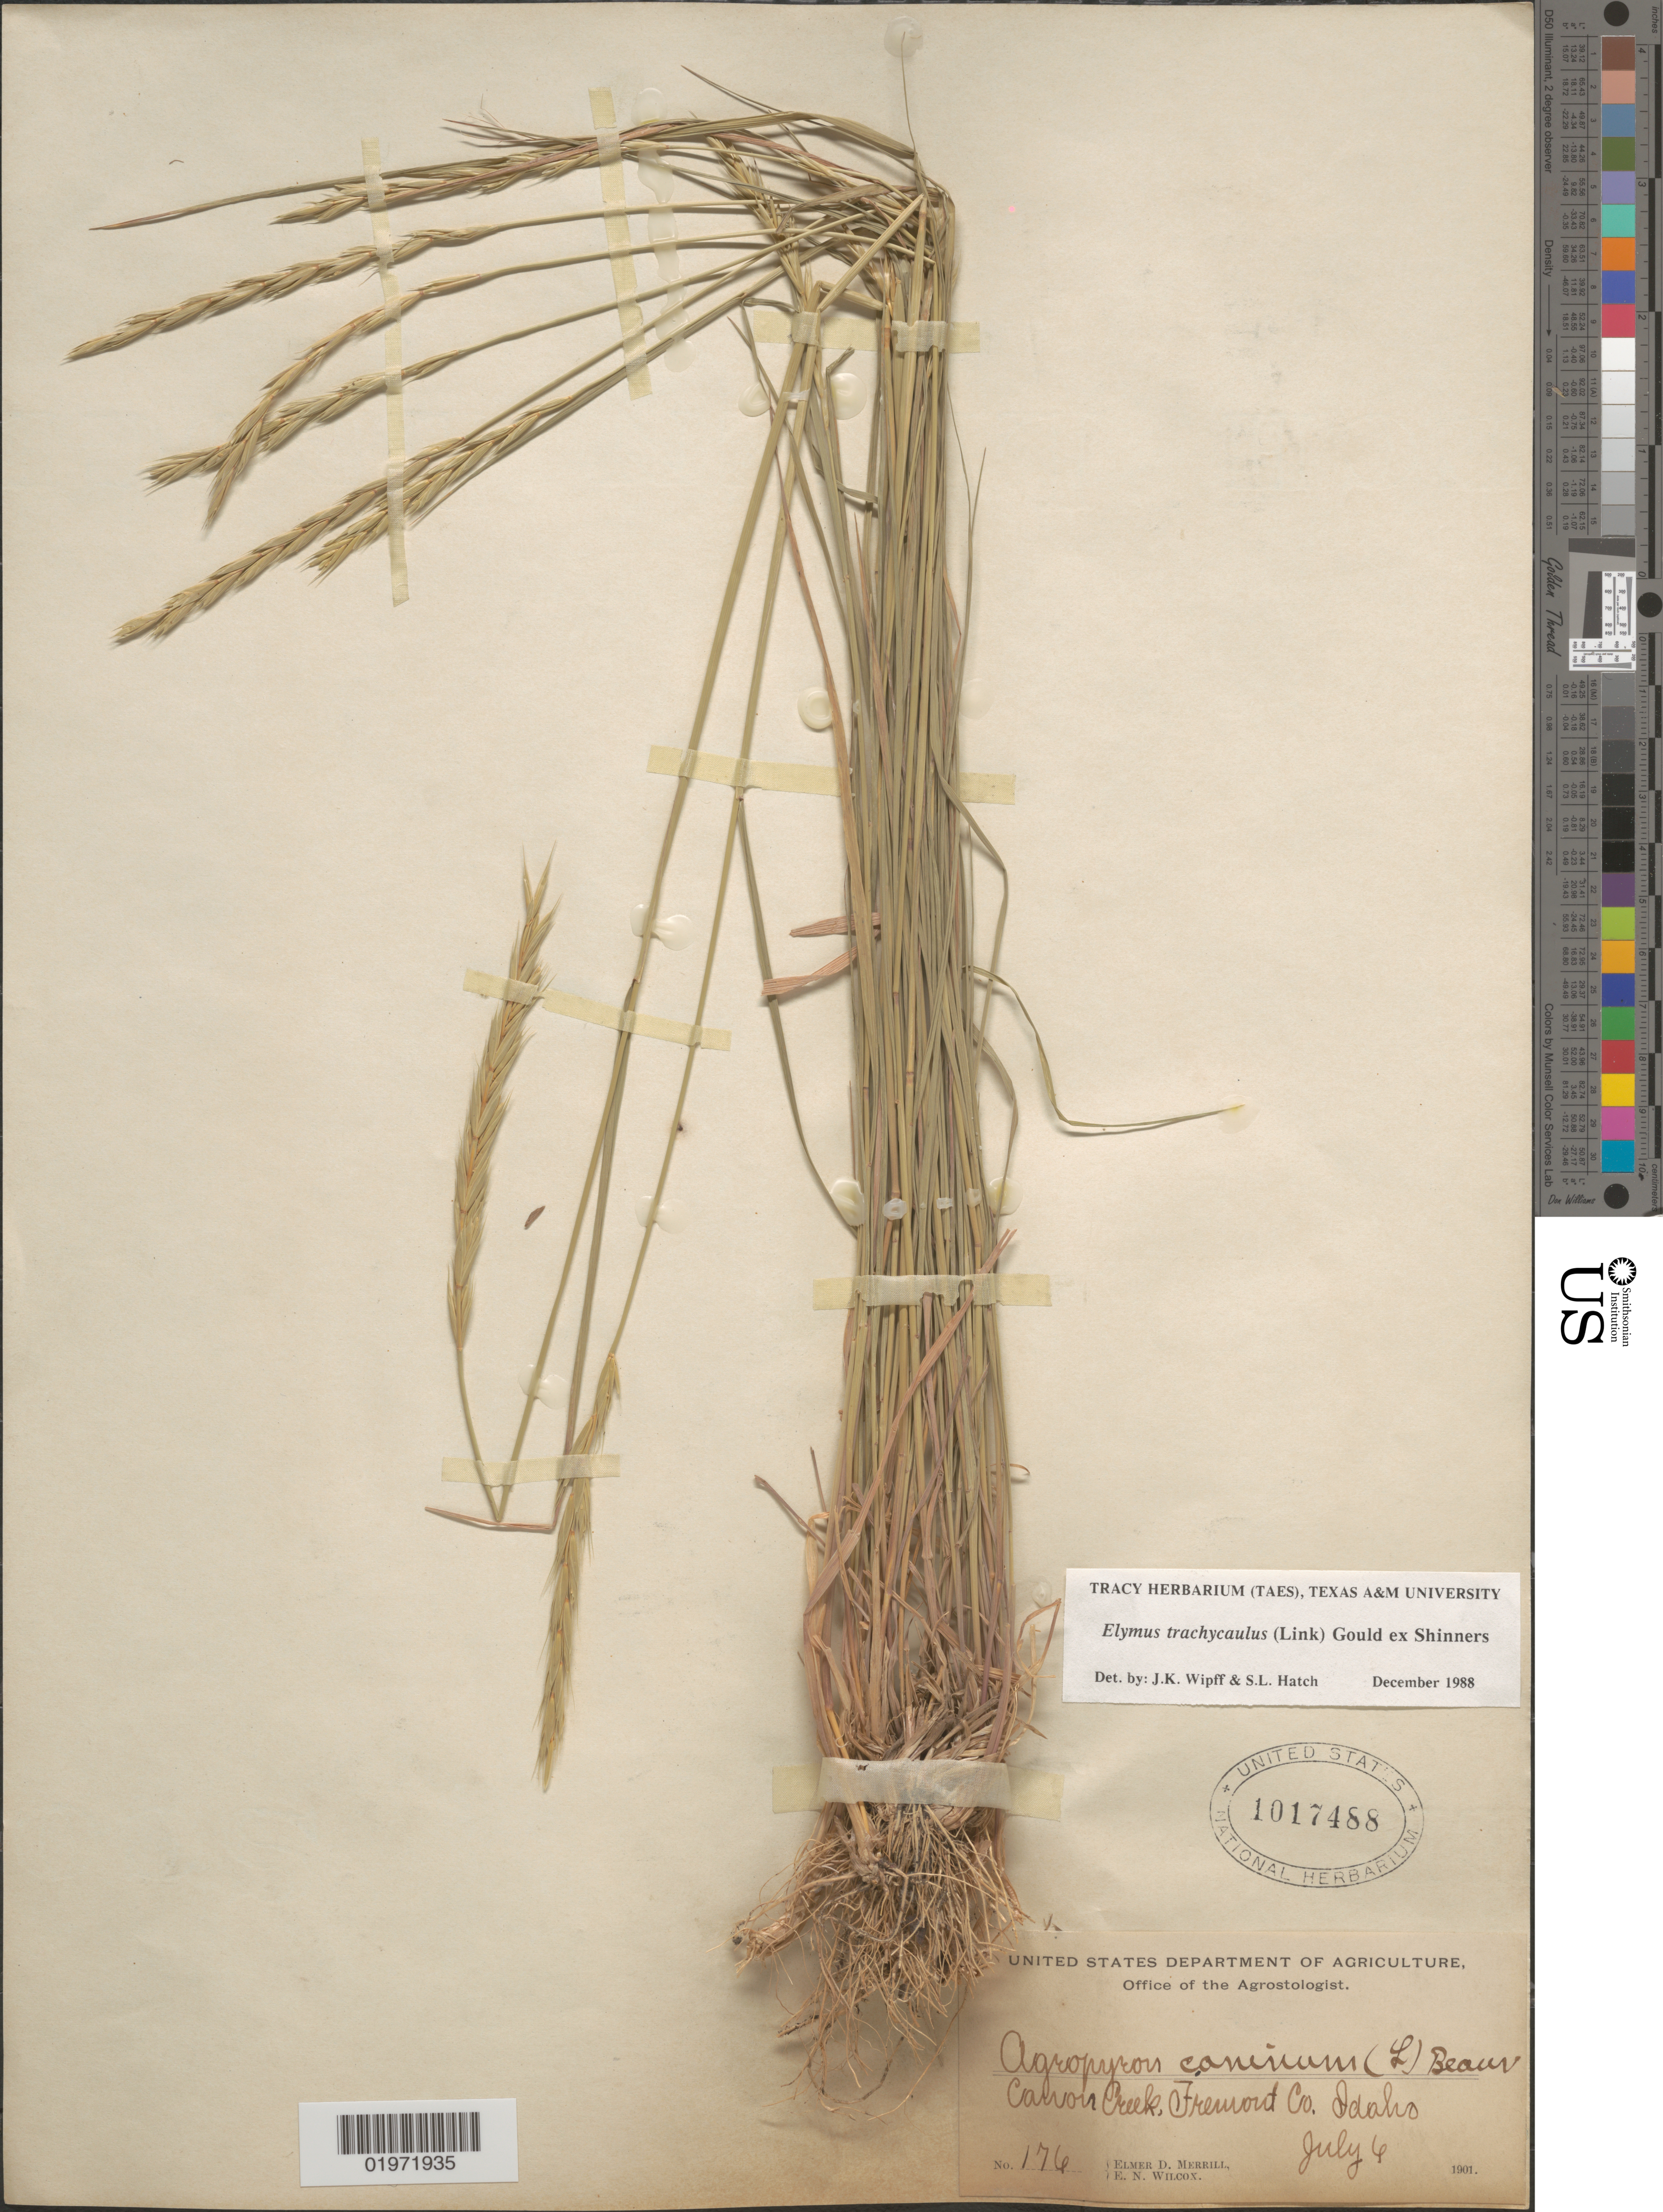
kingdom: Plantae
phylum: Tracheophyta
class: Liliopsida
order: Poales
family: Poaceae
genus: Elymus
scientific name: Elymus trachycaulus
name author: (Link) Gould ex Shinners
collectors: E. D. Merrill & E. Wilcox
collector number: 176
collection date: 1901-07-06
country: United States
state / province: Idaho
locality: Canon Creek, Fremont Co.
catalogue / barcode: US 1017488